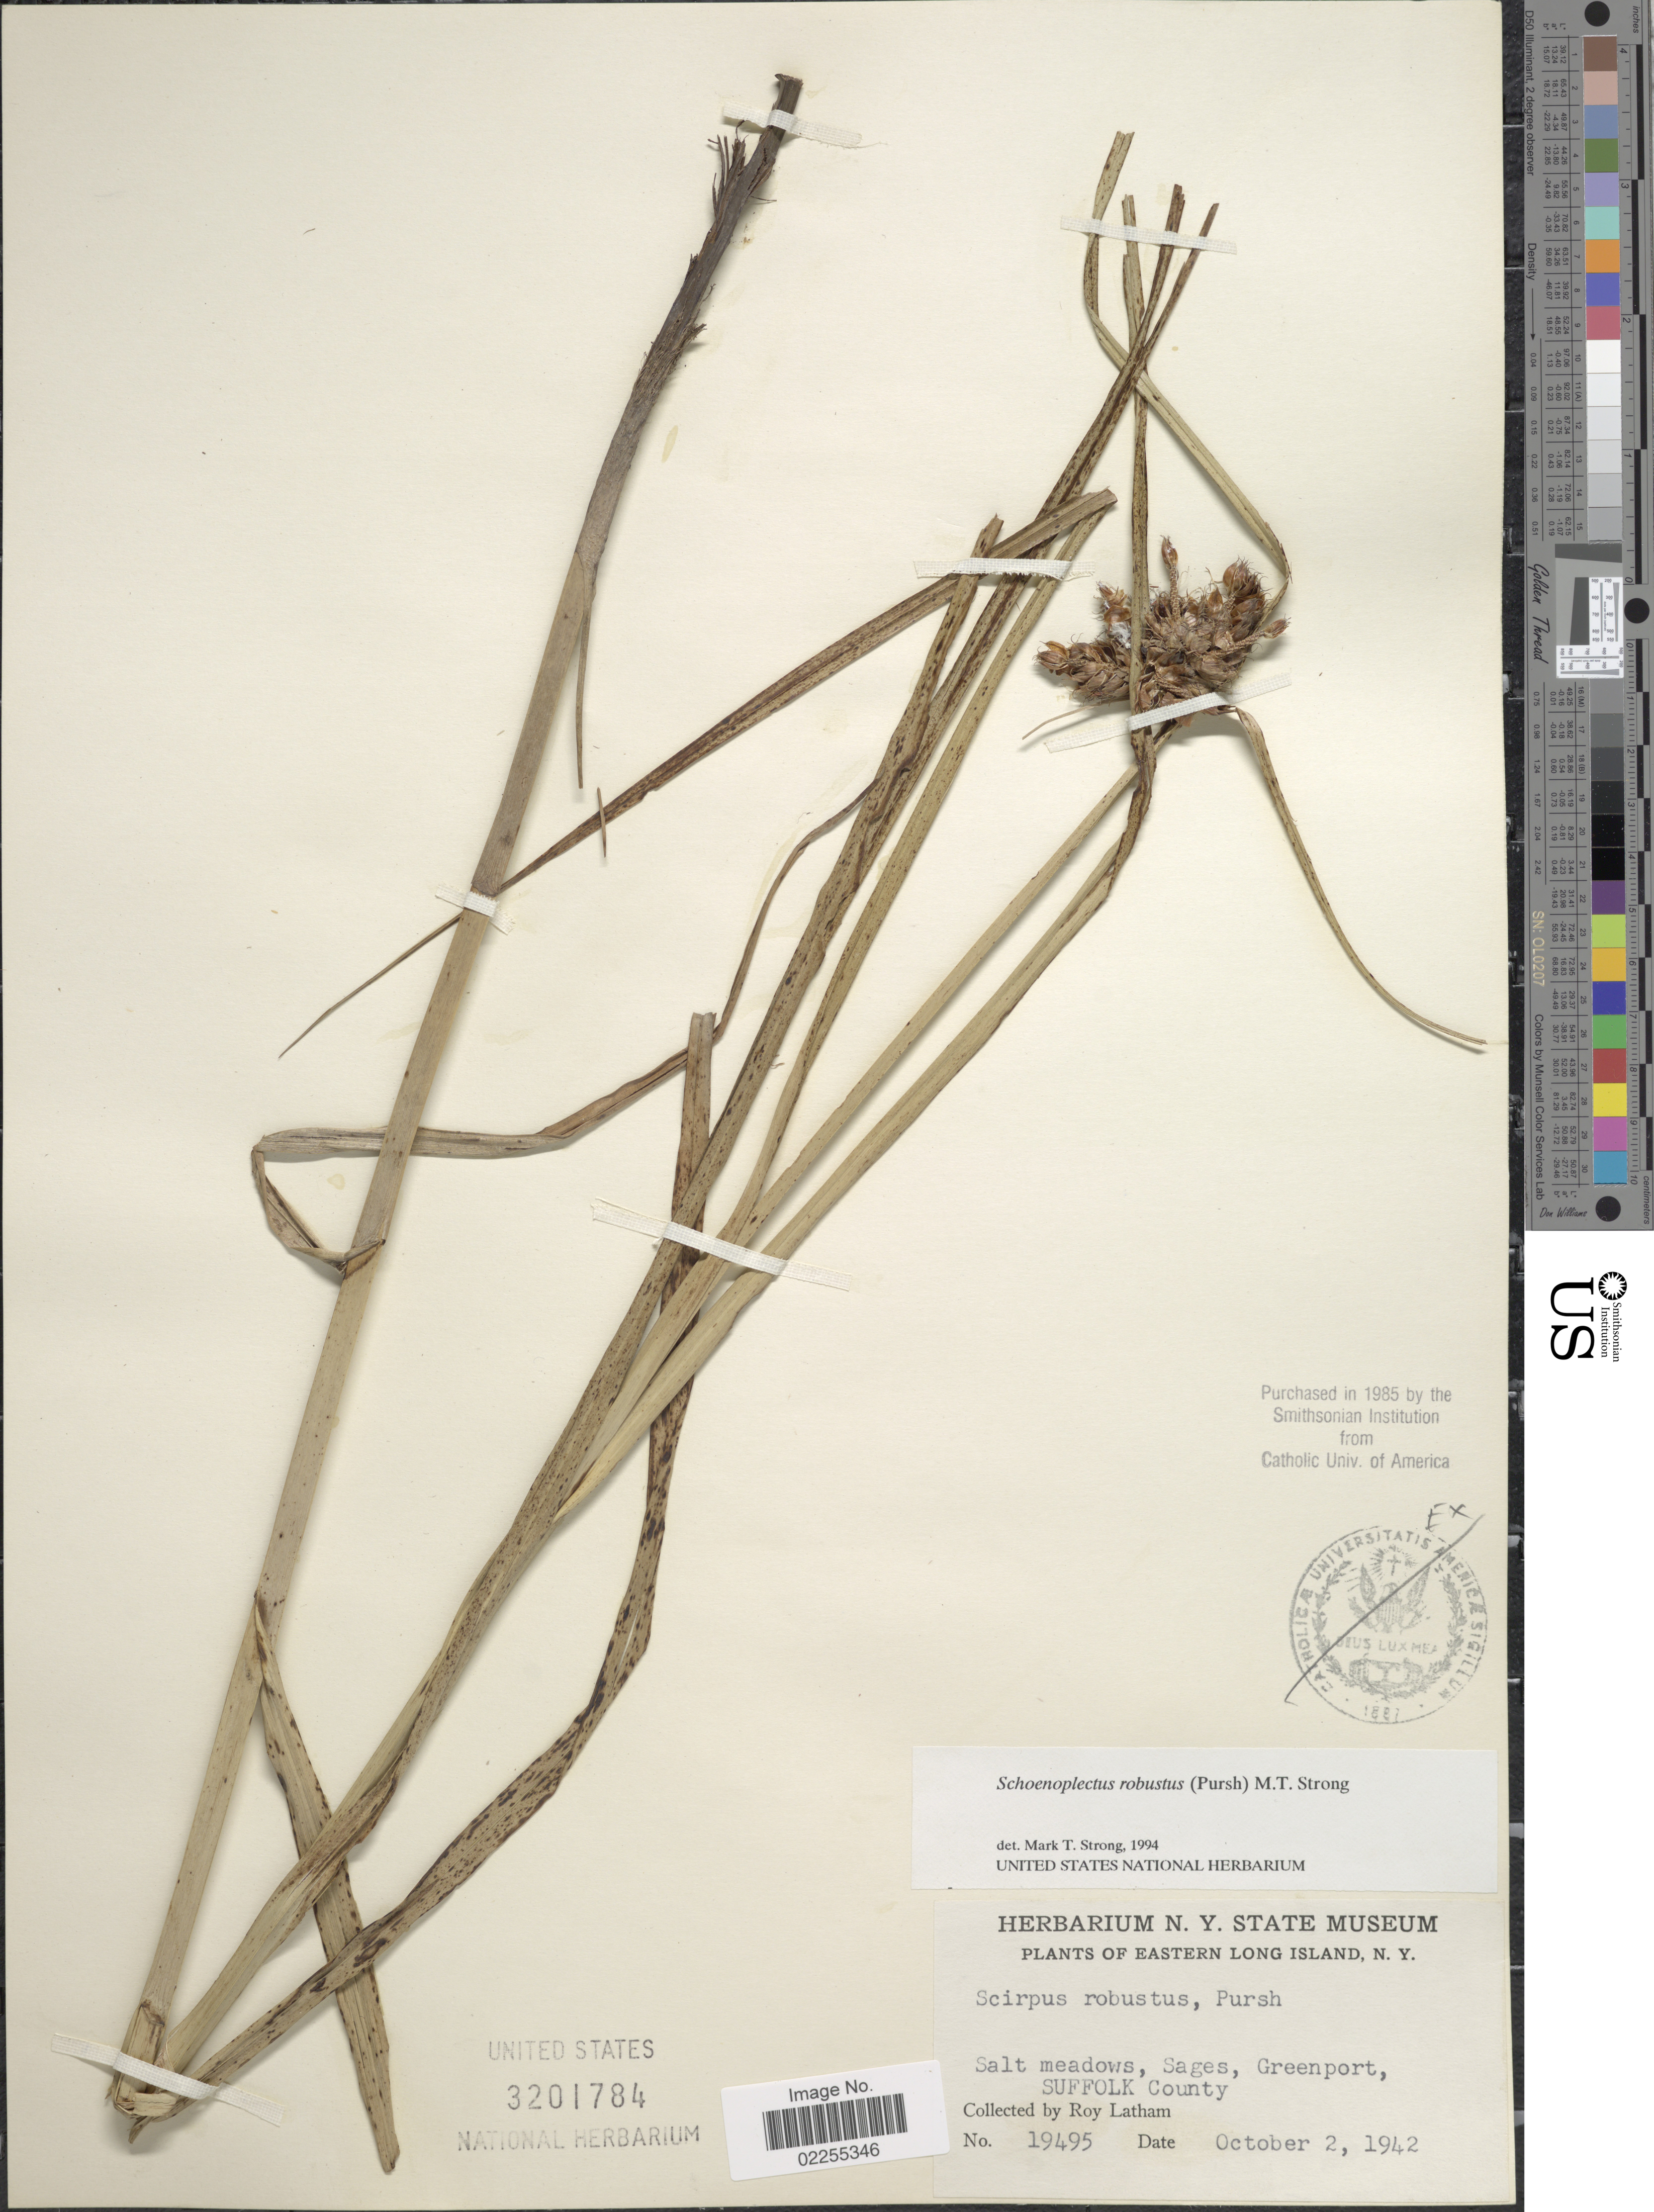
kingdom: Plantae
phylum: Tracheophyta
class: Liliopsida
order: Poales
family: Cyperaceae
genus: Bolboschoenus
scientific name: Bolboschoenus robustus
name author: (Pursh) Soják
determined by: Strong, M. T., (US), Smithsonian Institution - National Museum of Natural History (UNITED STATES)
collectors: R. Latham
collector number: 19495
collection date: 1942-10-02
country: United States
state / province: New York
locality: Eastern Long Island. Salt meadows, Sages, Greenport, Suffolk County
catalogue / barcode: US 3201784